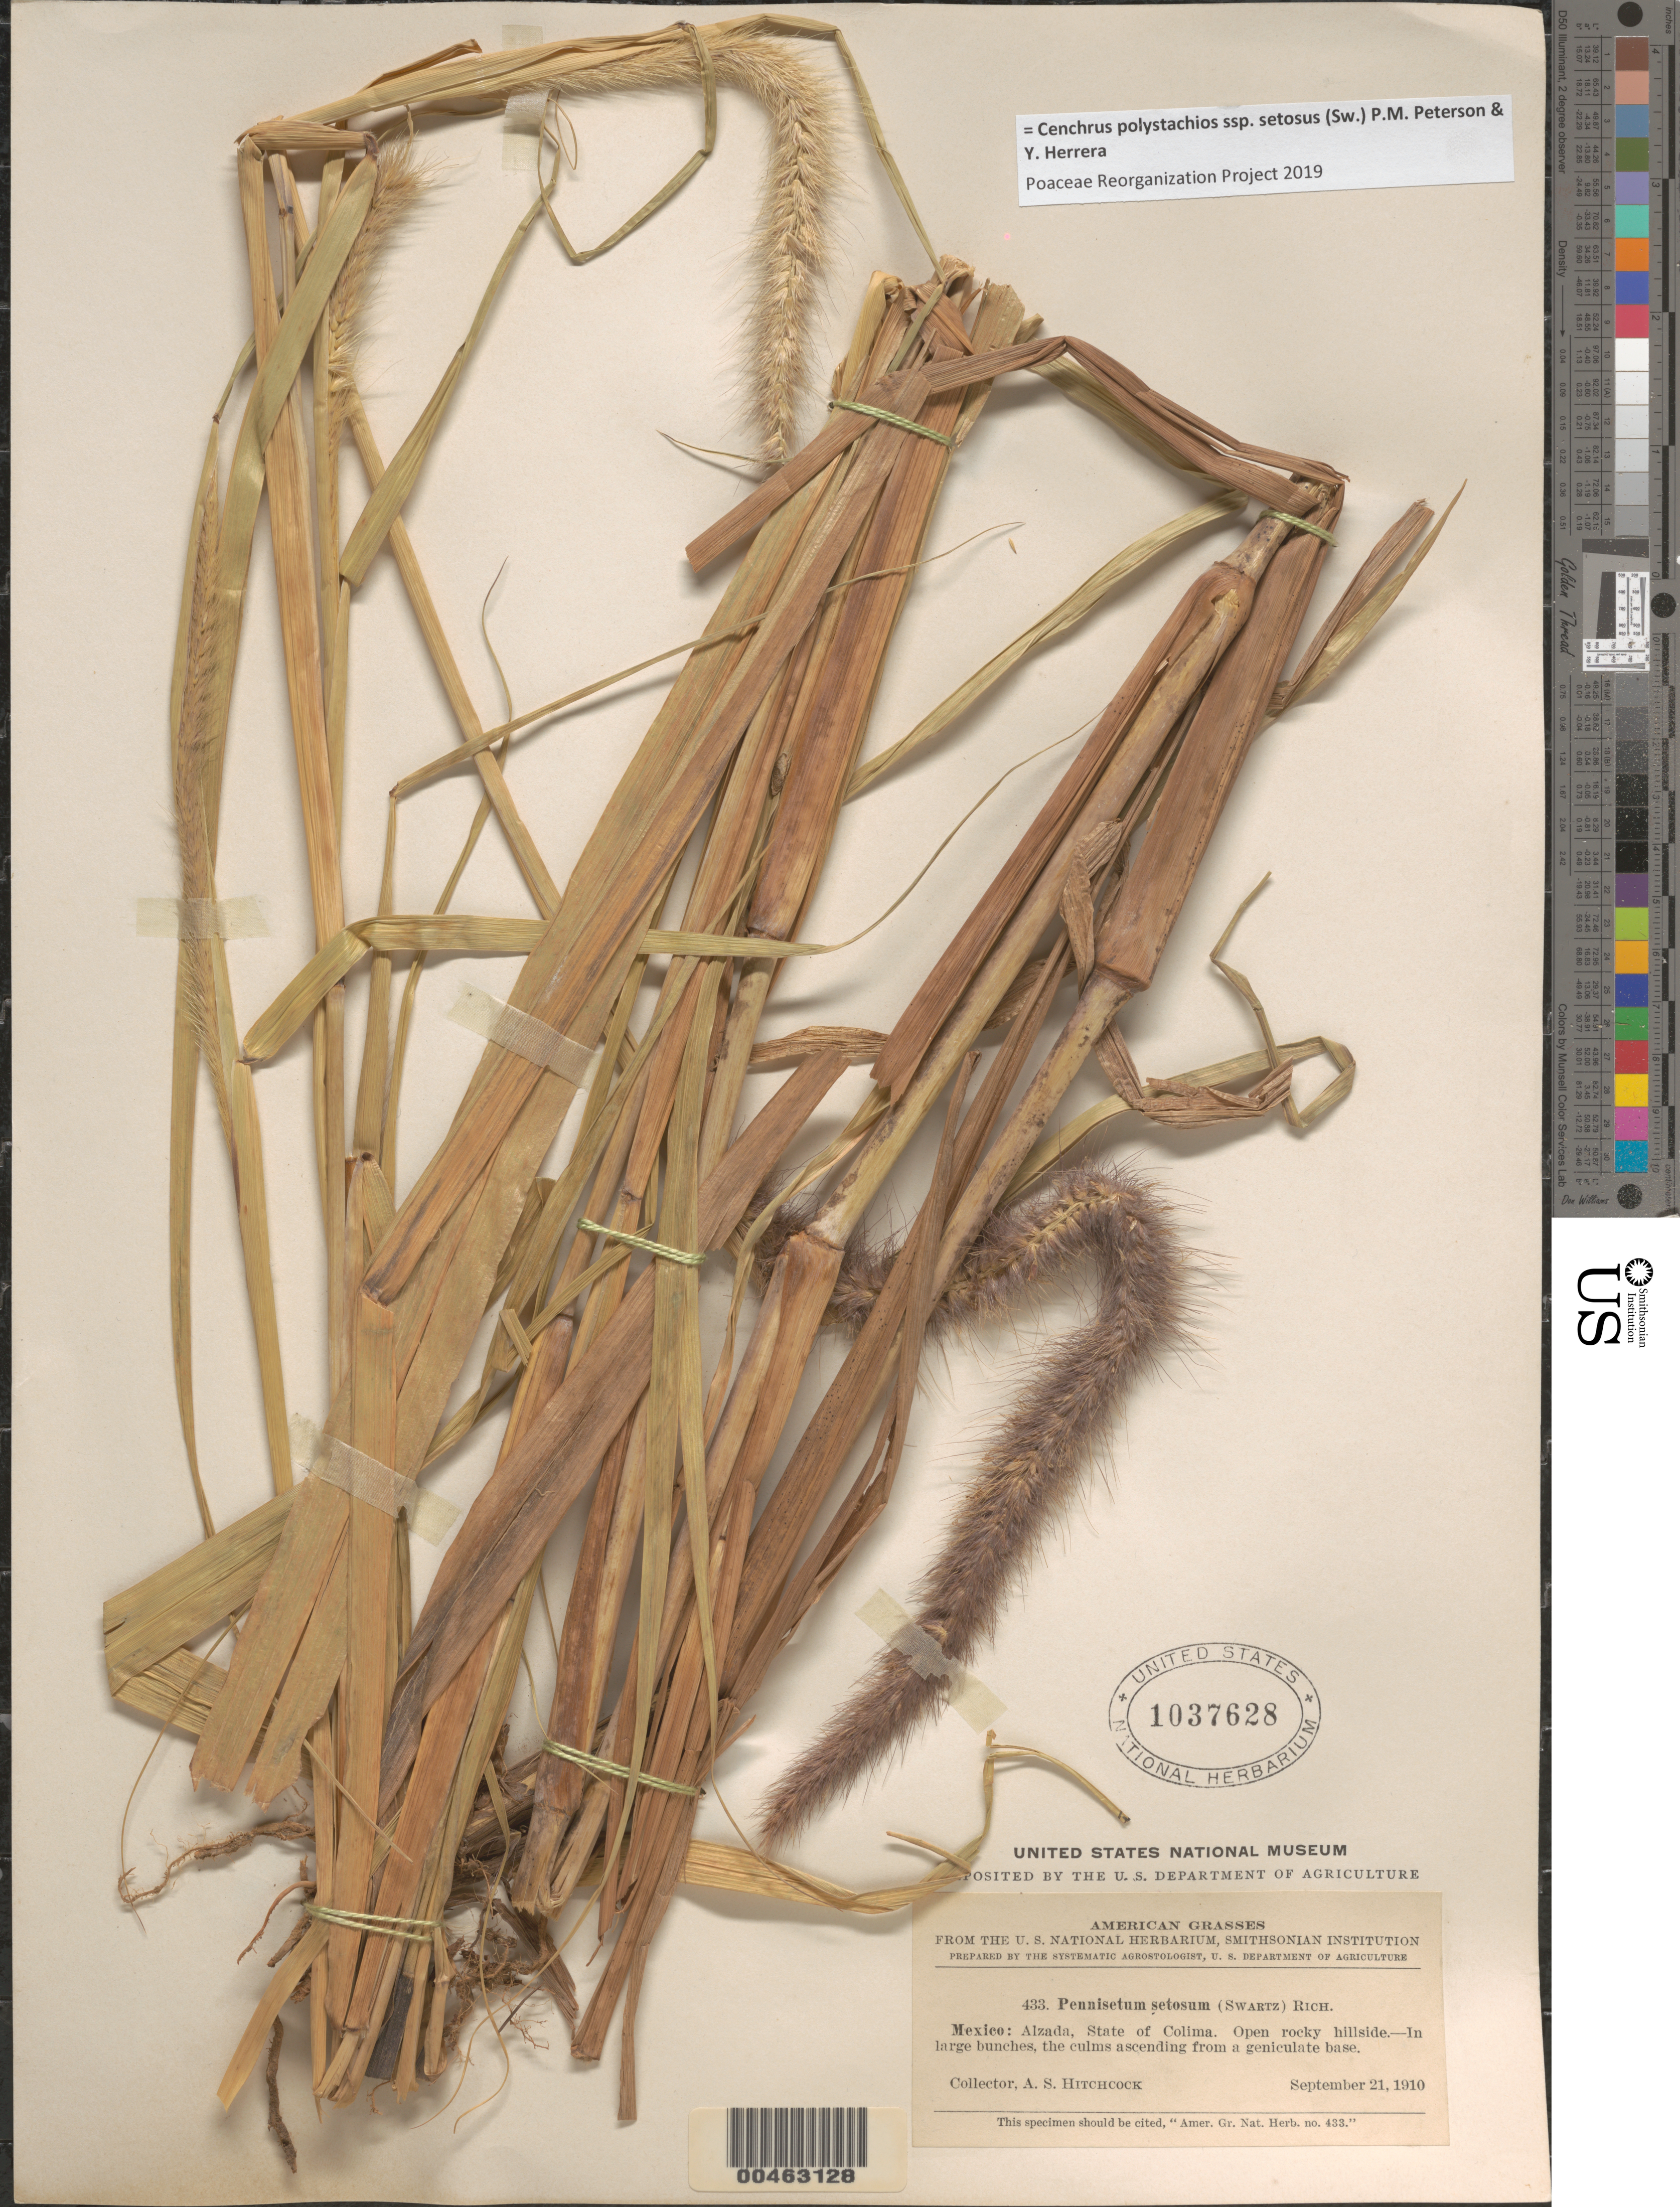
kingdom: Plantae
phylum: Tracheophyta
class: Liliopsida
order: Poales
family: Poaceae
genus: Cenchrus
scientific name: Cenchrus polystachios subsp. setosus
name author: (Sw.) P.M. Peterson & Y. Herrera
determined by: Poaceae Reorganization Project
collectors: A. S. Hitchcock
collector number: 433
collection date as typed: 21 Sep 1910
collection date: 1910-09-21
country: Mexico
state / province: Colima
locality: Alzada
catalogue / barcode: US 1037628